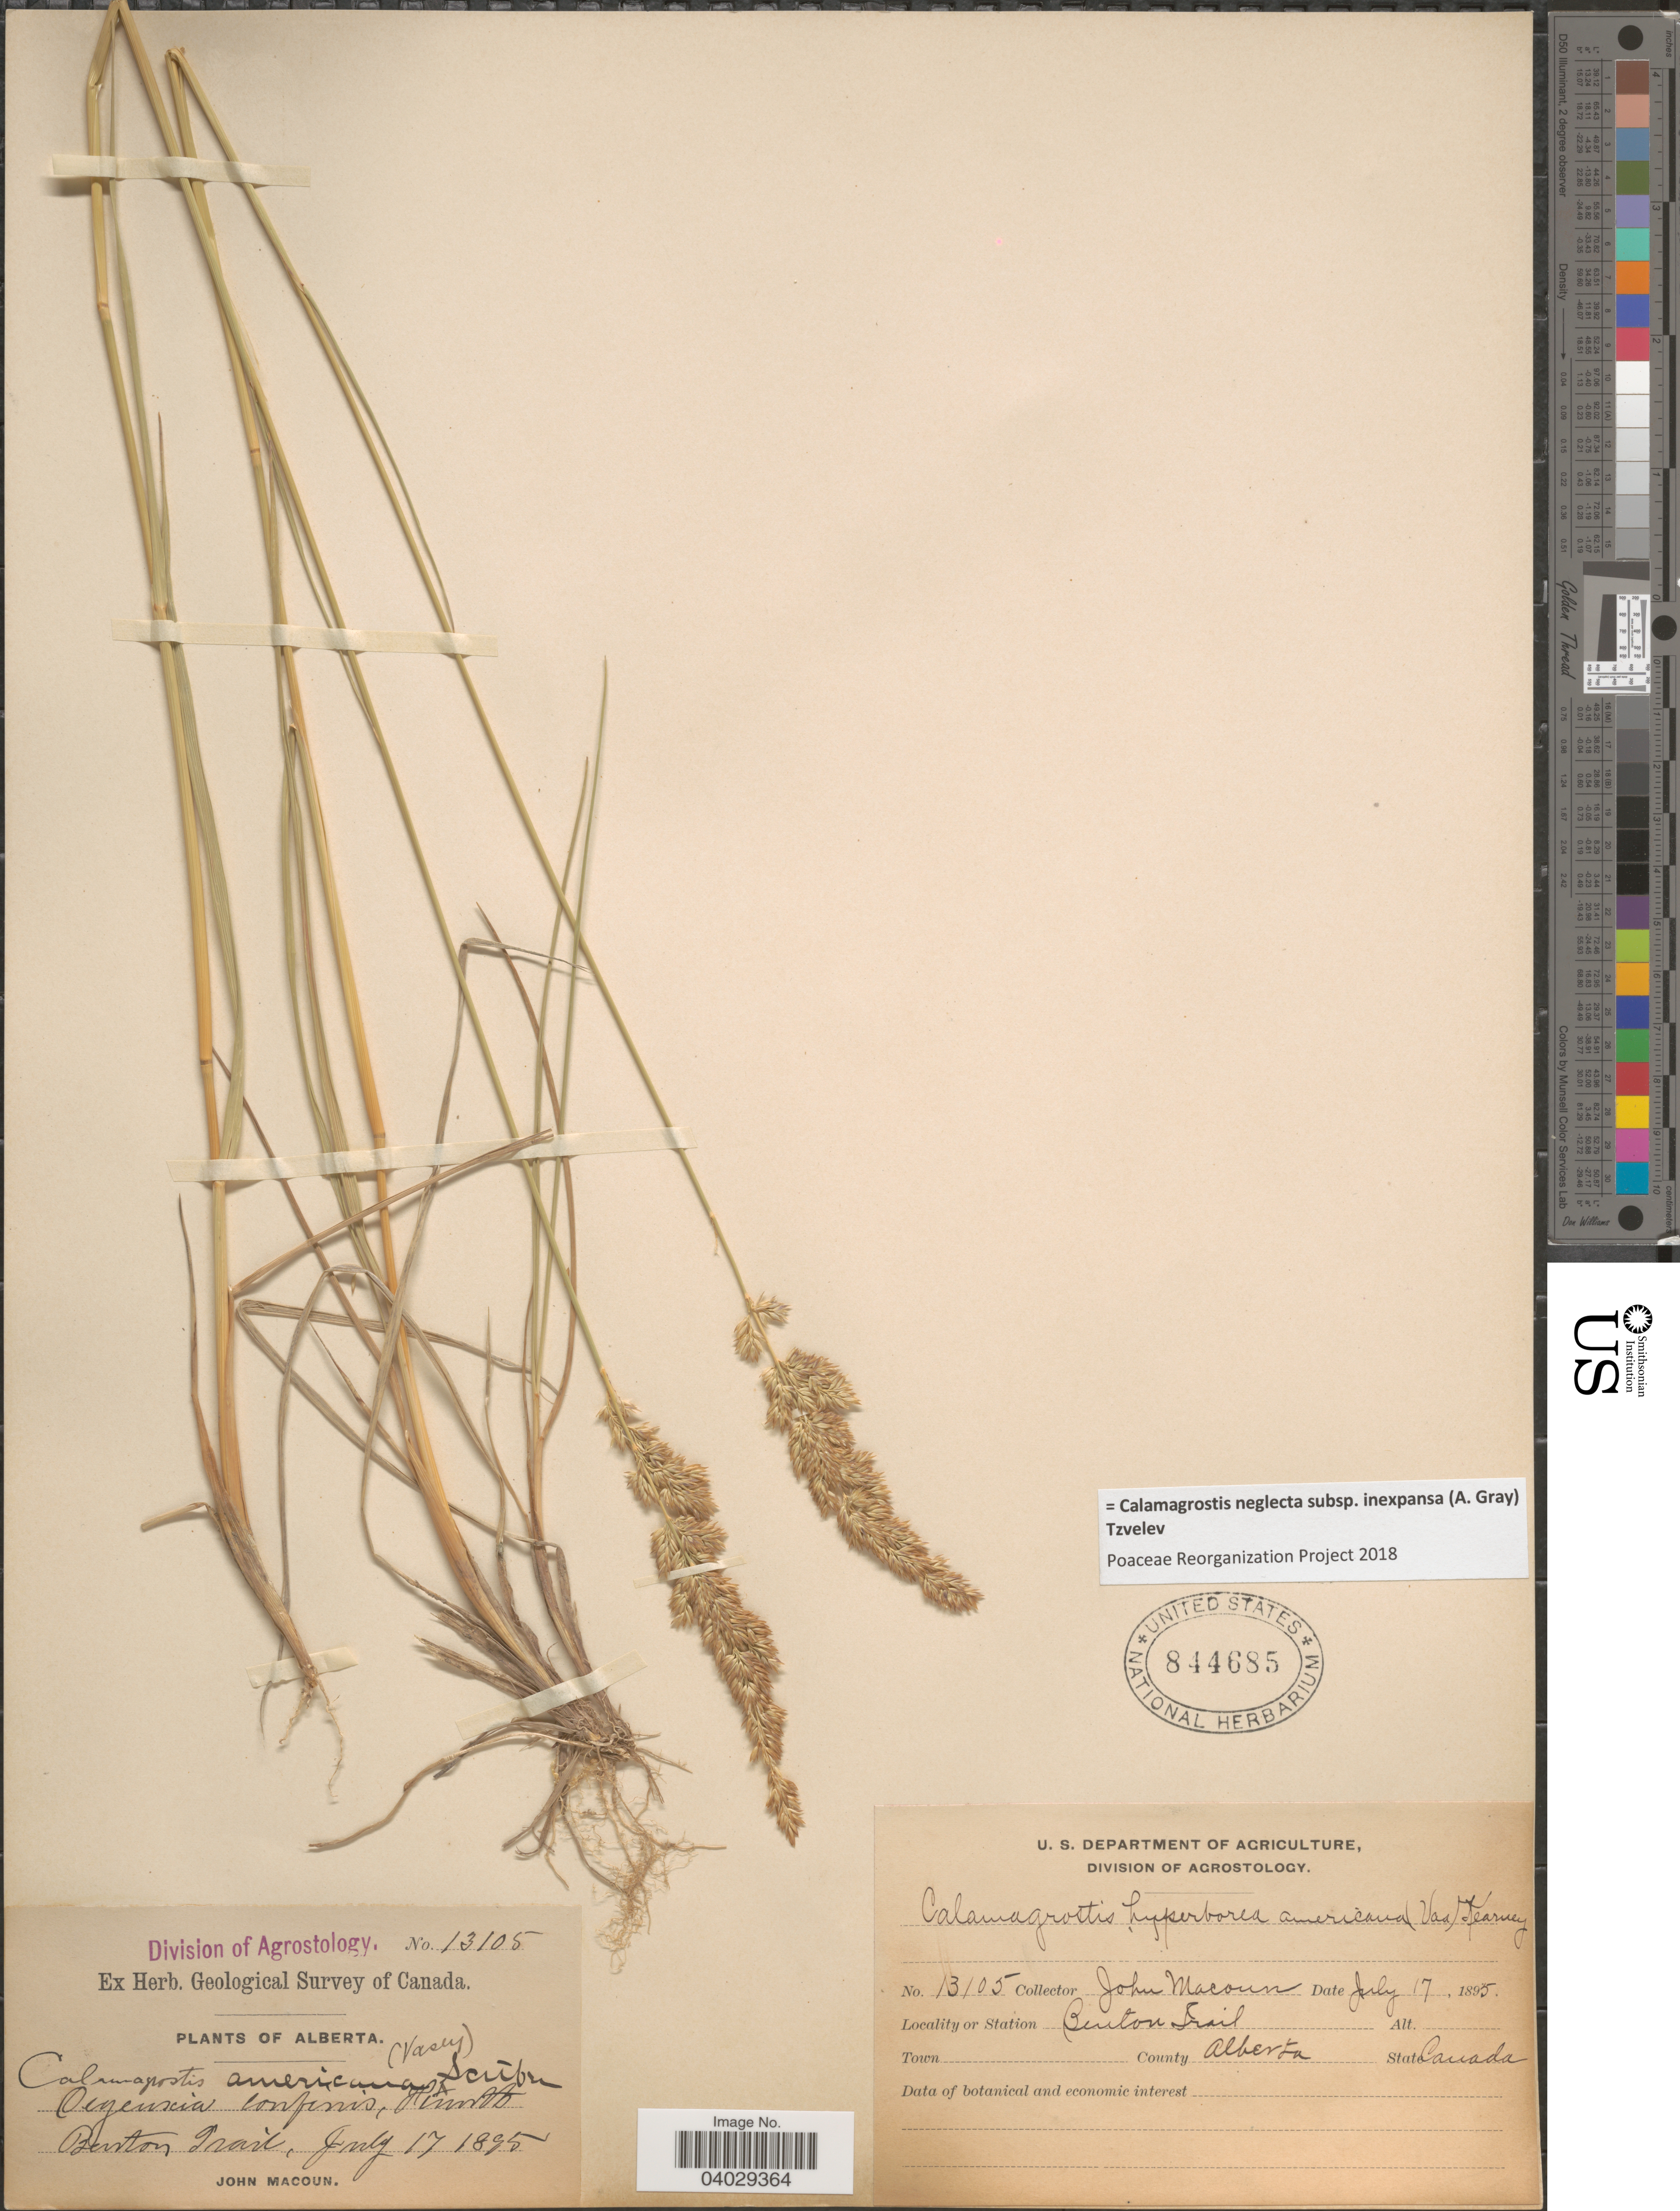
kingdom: Plantae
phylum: Tracheophyta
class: Liliopsida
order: Poales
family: Poaceae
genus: Calamagrostis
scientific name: Calamagrostis neglecta subsp. inexpansa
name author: (A. Gray) Tzvelev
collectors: J. Macoun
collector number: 13105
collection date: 1895-07-17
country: Canada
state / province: Alberta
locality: Station Benton Trail. County Alberta.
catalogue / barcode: US 844685